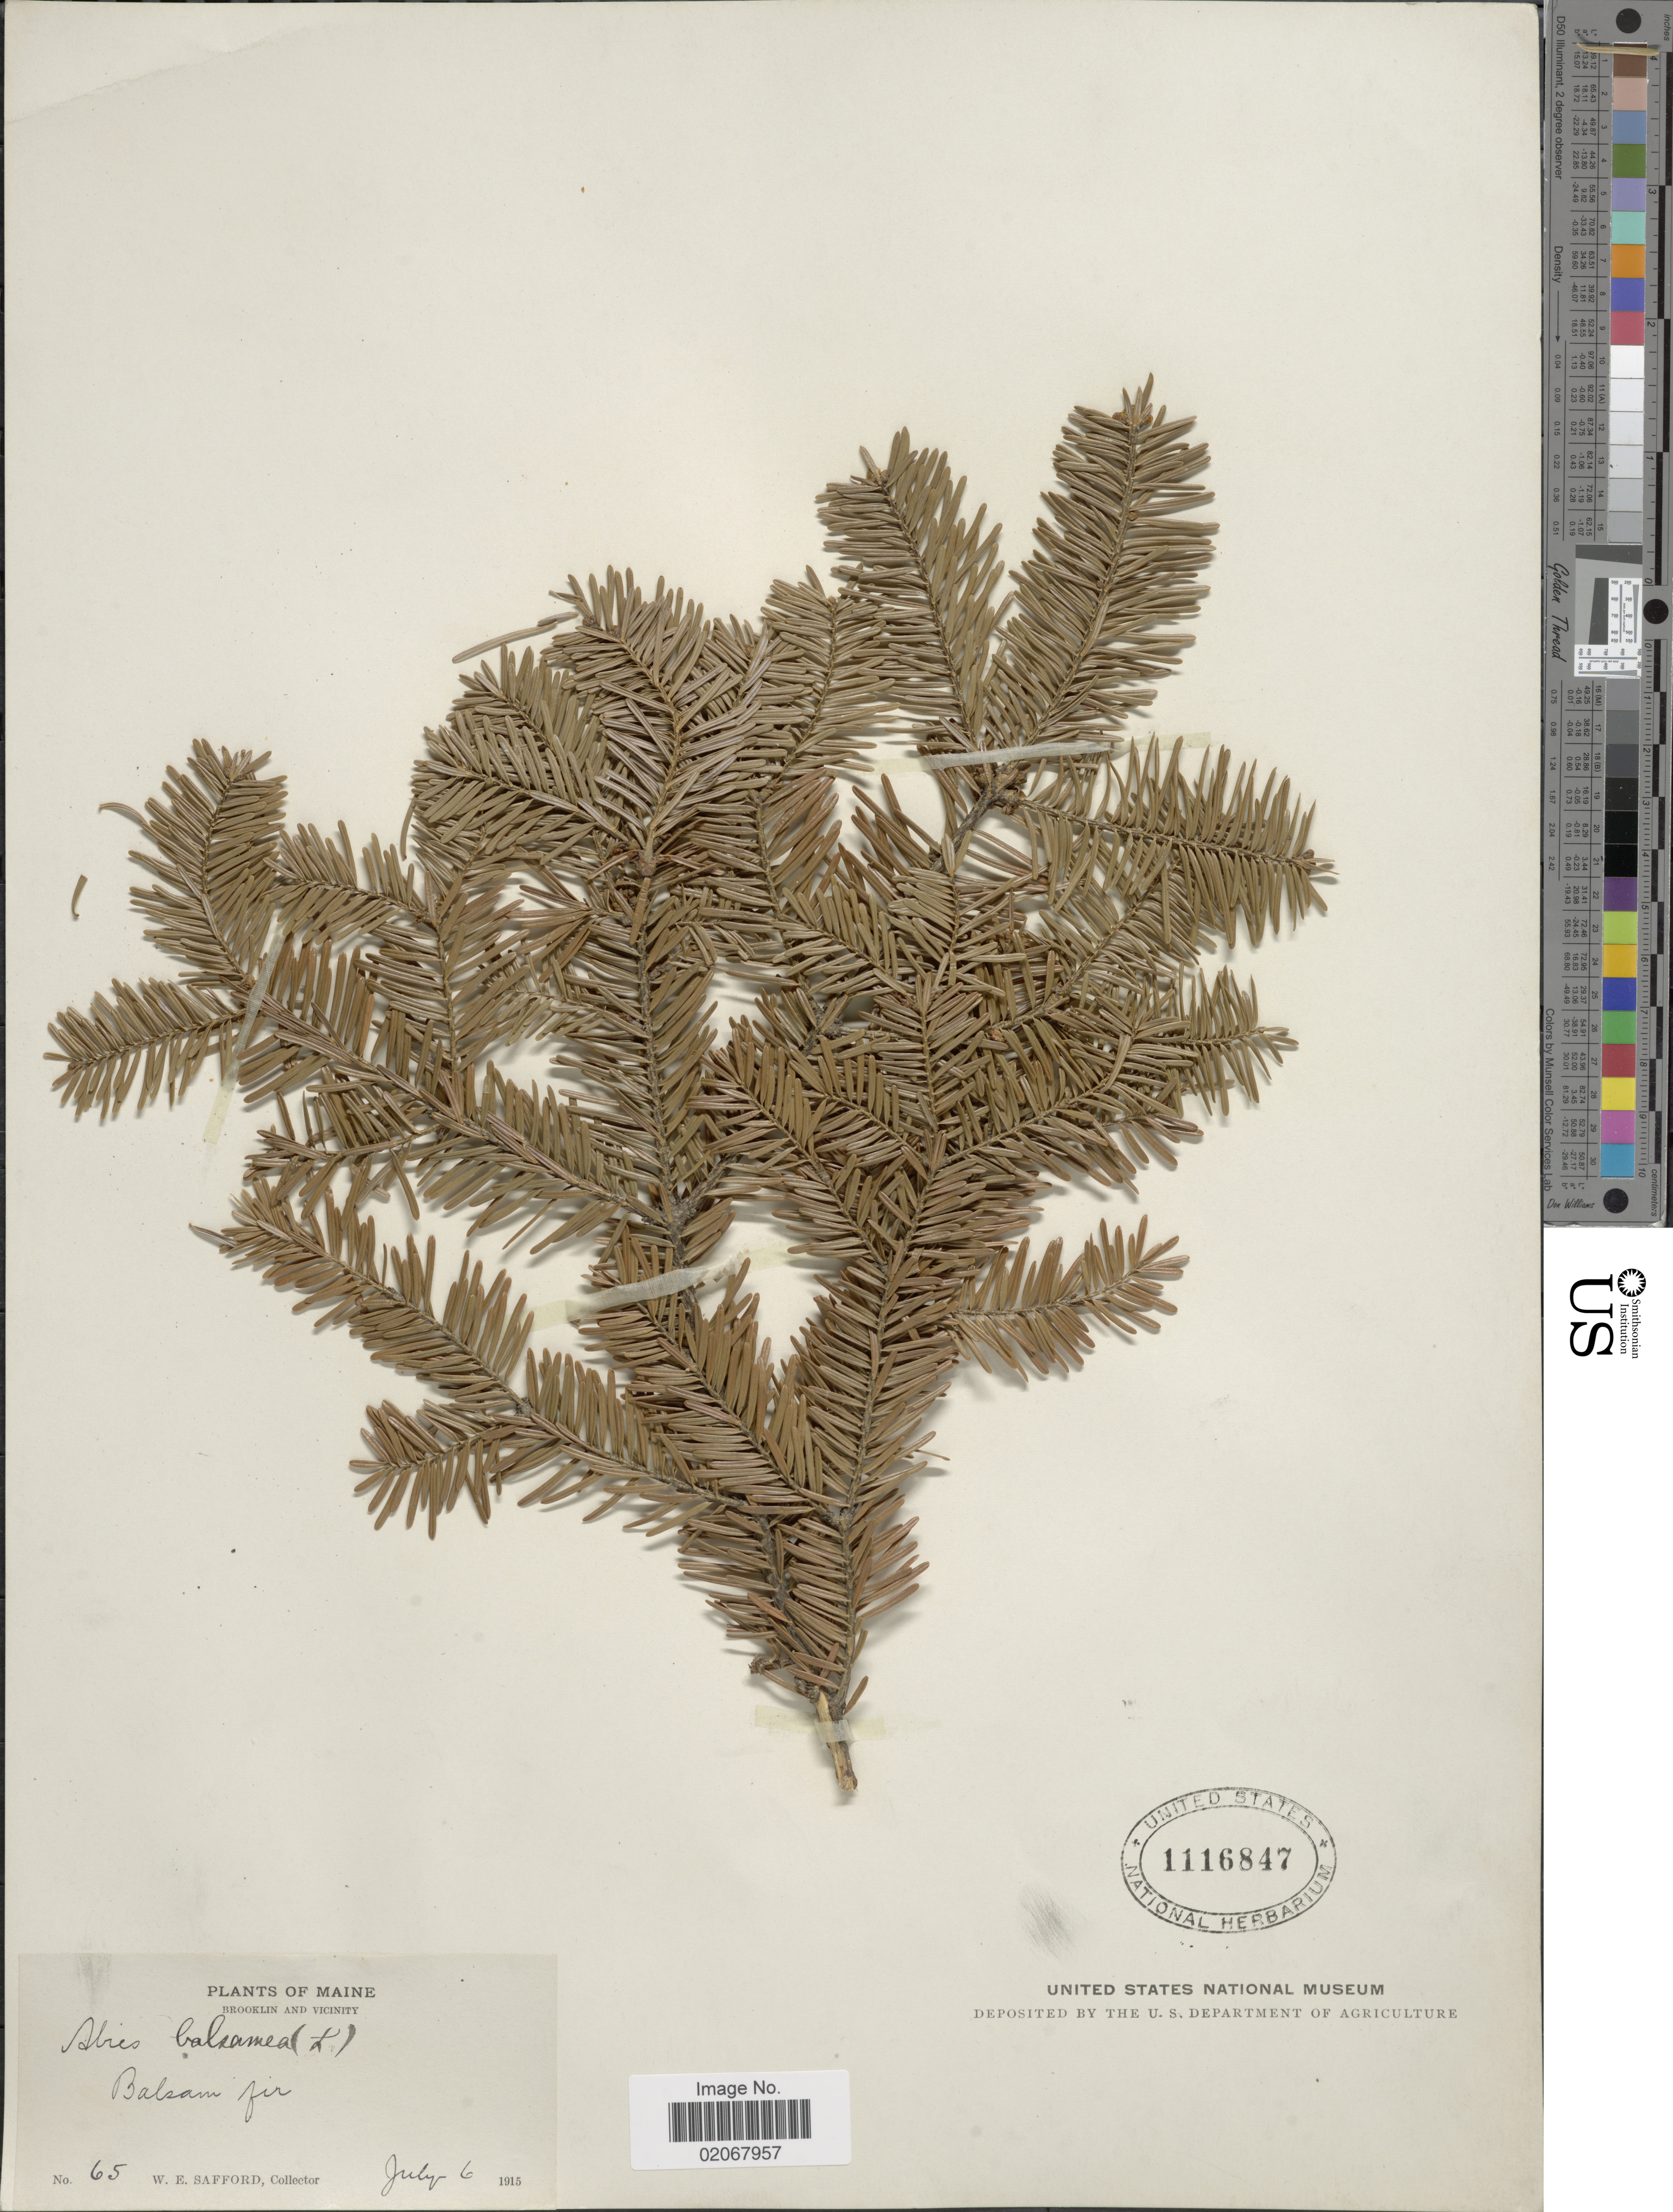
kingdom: Plantae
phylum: Tracheophyta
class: Pinopsida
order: Pinales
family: Pinaceae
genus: Abies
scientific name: Abies balsamea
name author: (L.) Mill.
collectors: W. E. Safford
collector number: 65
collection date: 1915-07-06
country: United States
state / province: Maine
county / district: Hancock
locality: Brooklin and vicinity, Balsam fir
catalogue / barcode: US 1116847